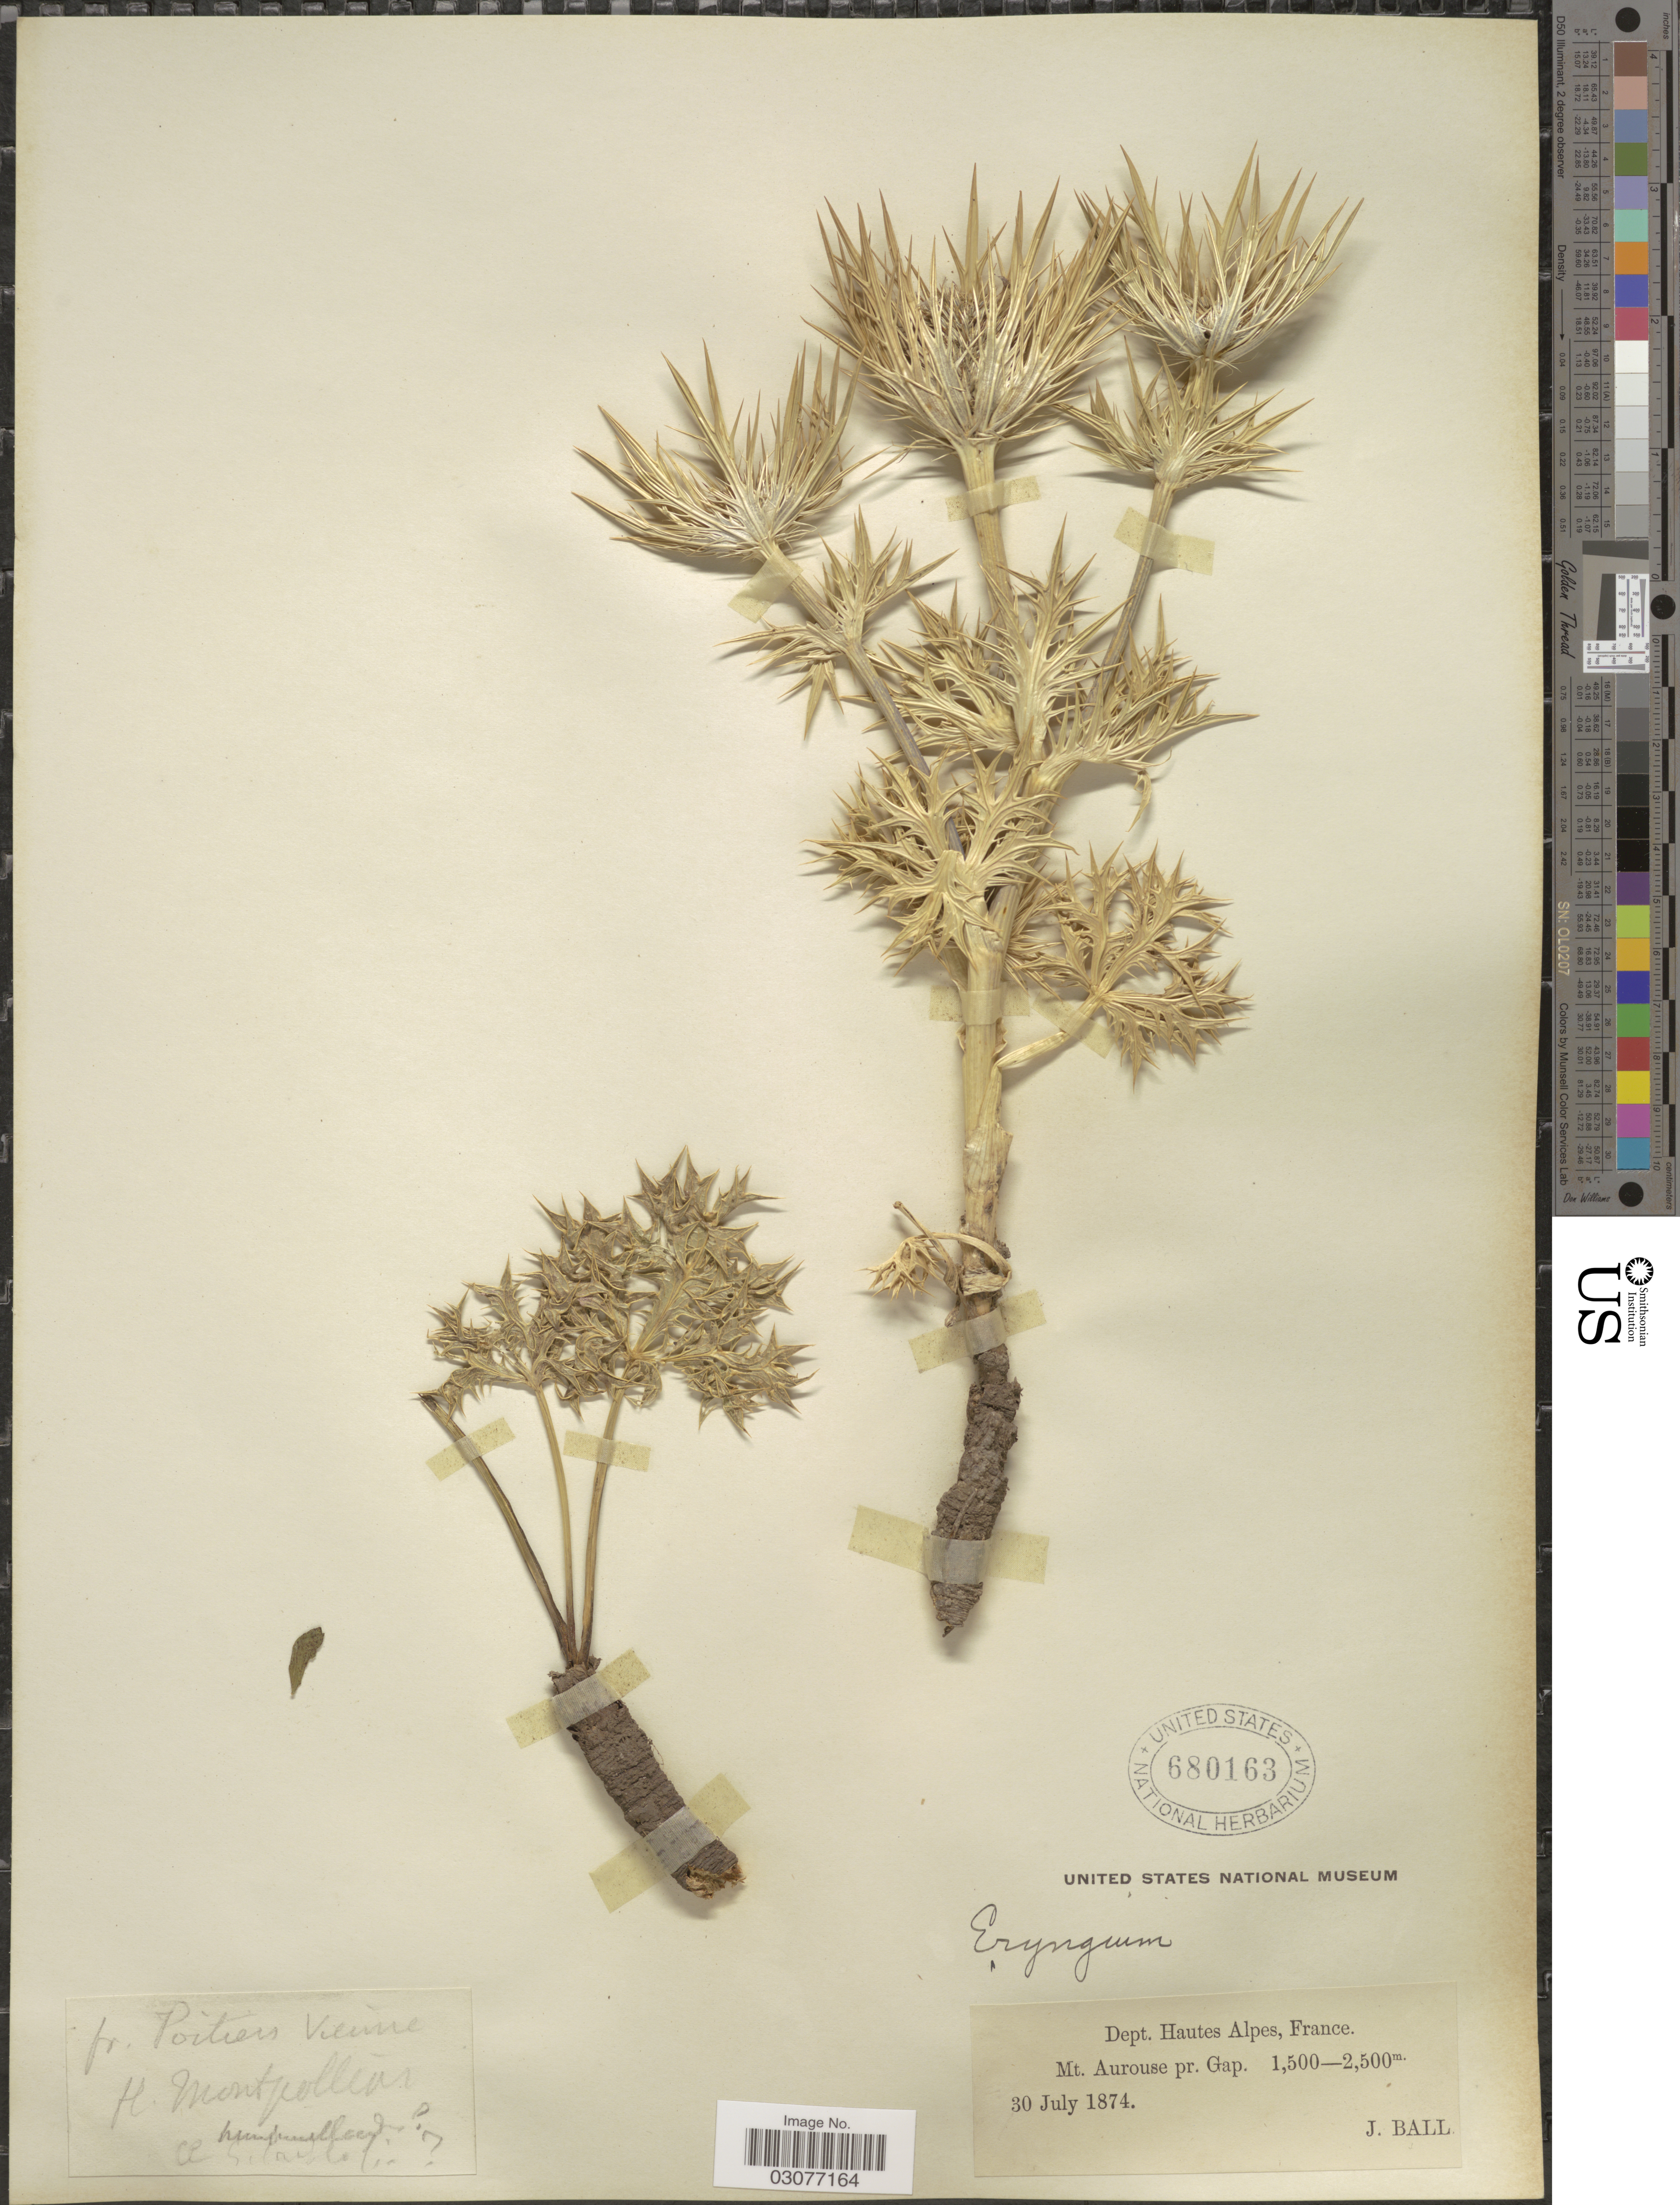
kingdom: Plantae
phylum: Tracheophyta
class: Magnoliopsida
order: Apiales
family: Apiaceae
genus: Eryngium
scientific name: Eryngium bourgatii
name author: Gouan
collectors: J. Ball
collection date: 1874-07-30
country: France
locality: Montpellier. Dept. Hautes Alpes. Mt. Aurouse pr. Gap.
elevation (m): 1500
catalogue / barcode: US 680163